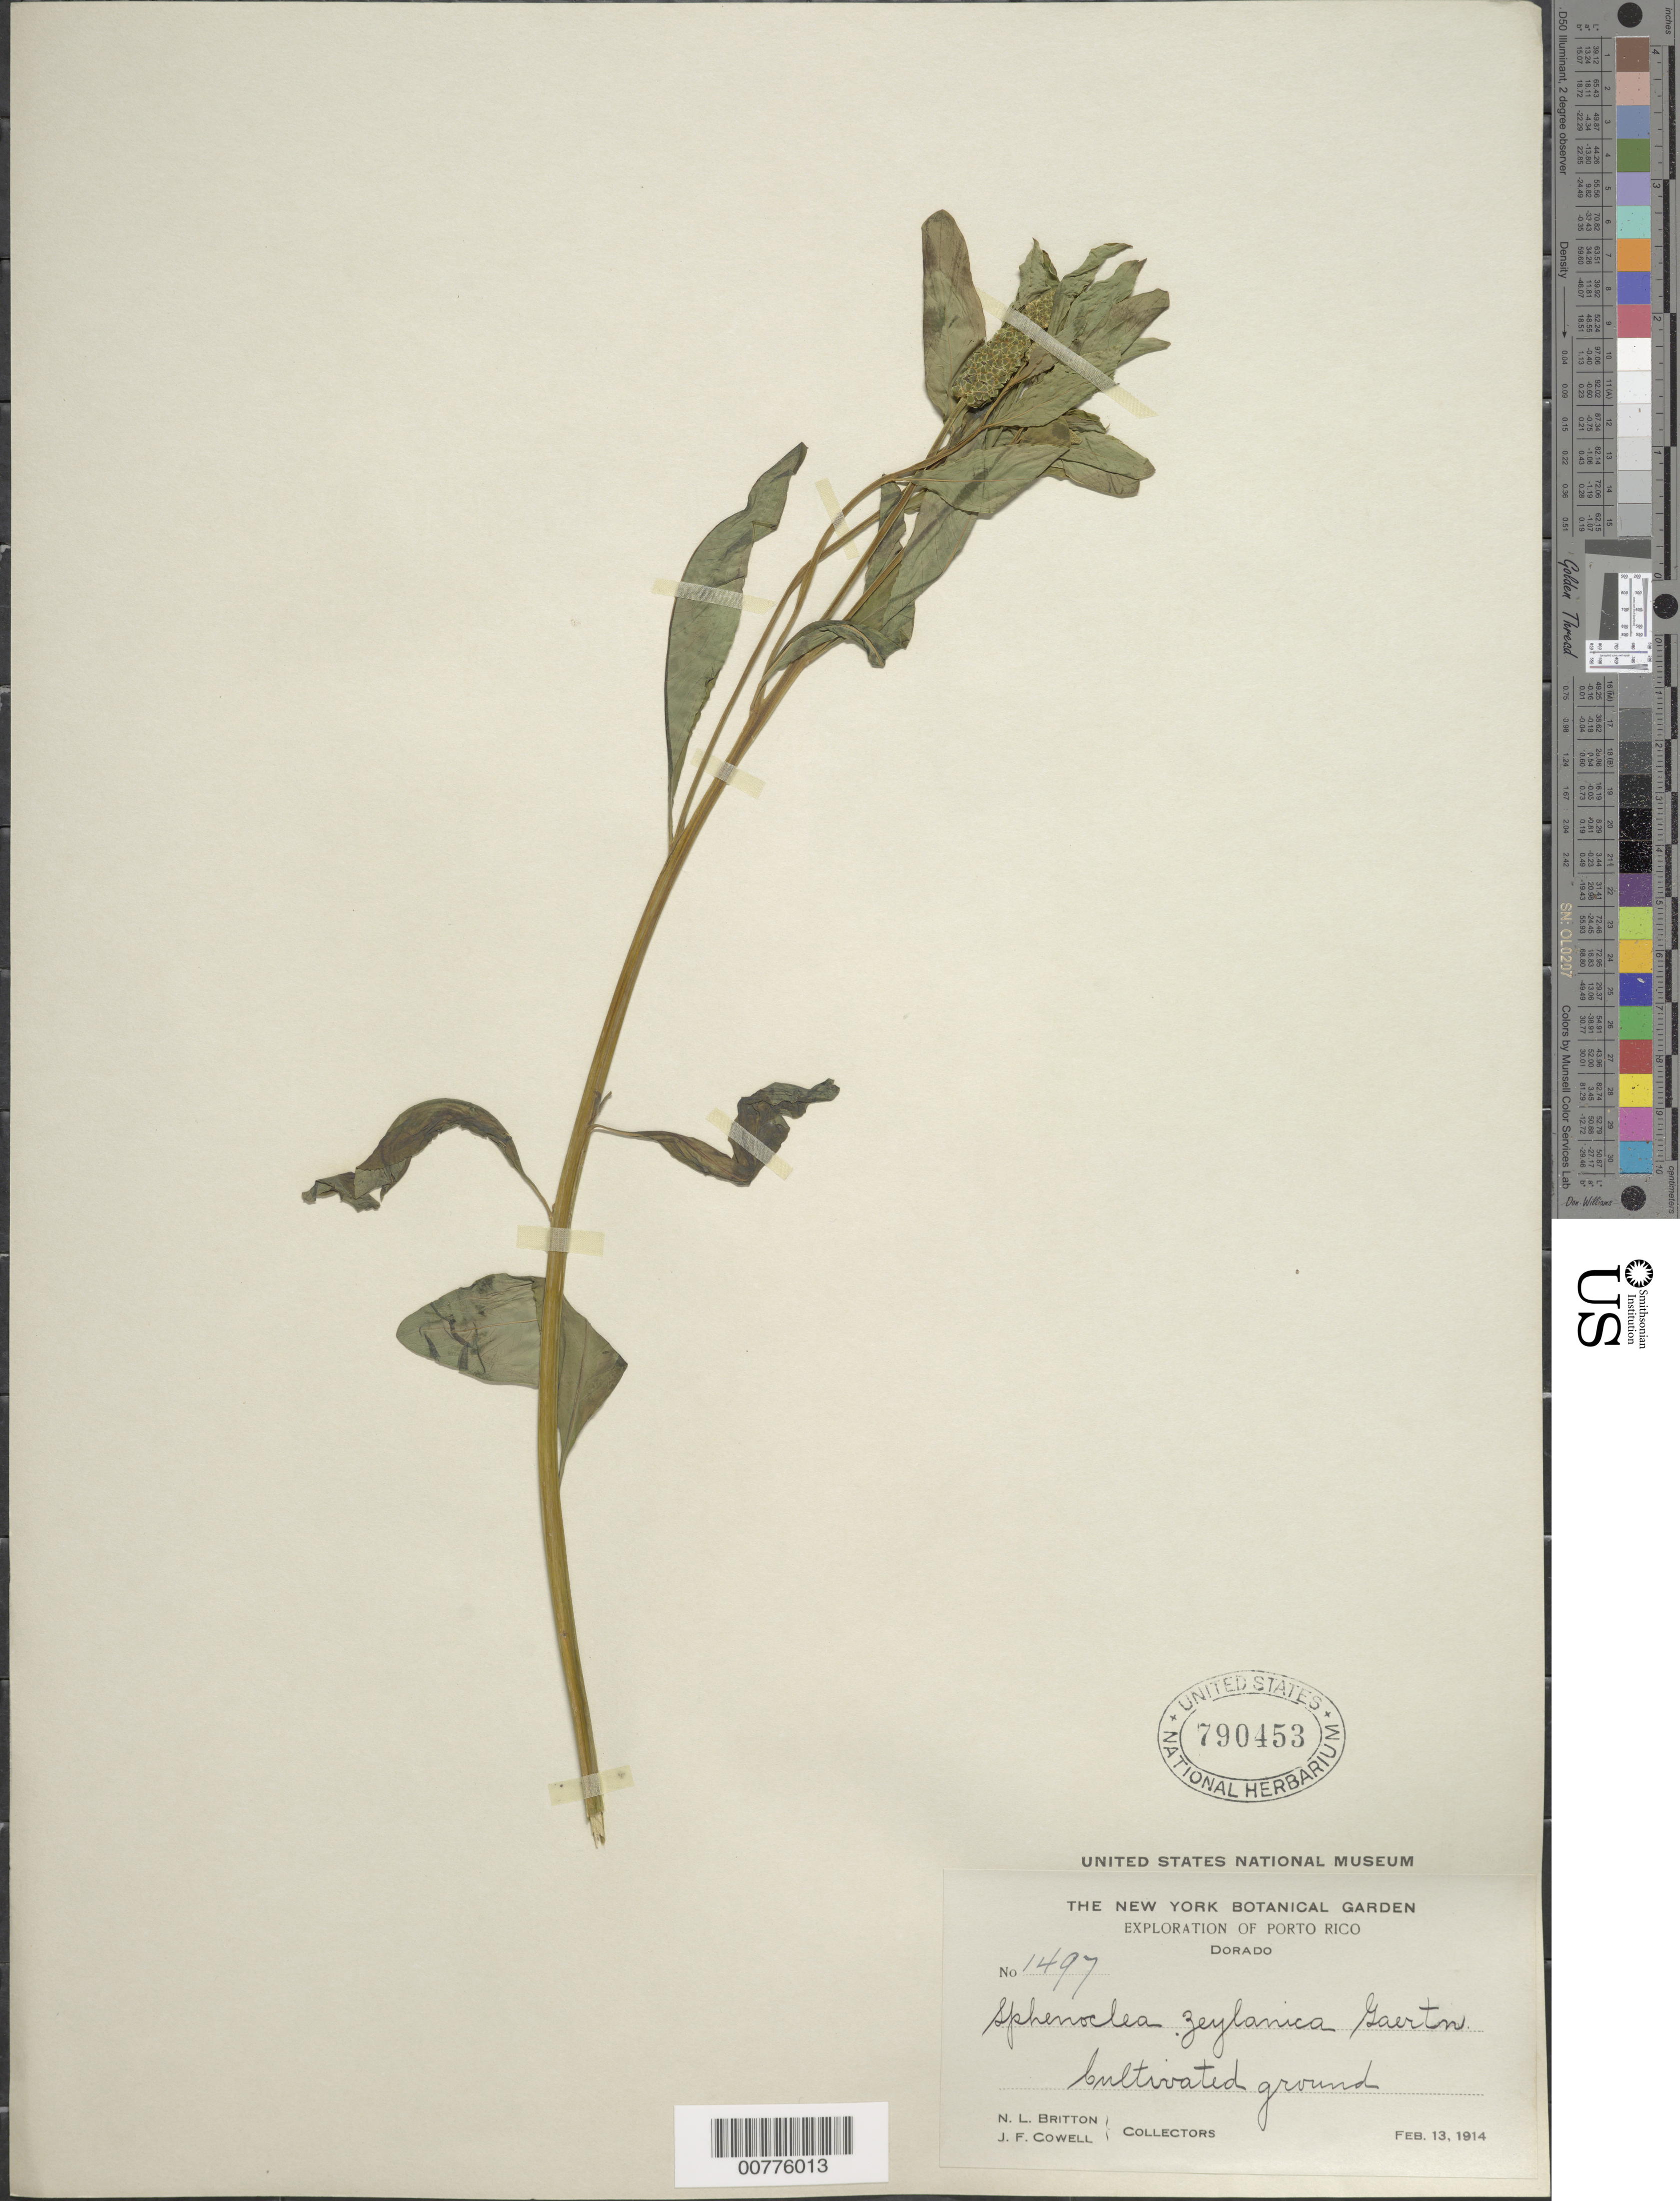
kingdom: Plantae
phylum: Tracheophyta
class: Magnoliopsida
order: Solanales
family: Sphenocleaceae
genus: Sphenoclea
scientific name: Sphenoclea zeylanica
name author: Gaertn.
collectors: N. Britton & J. F. Cowell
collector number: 1497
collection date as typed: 13 Feb 1914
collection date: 1914-02-13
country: Puerto Rico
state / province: Dorado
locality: Dorado, cultivated ground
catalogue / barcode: US 790453